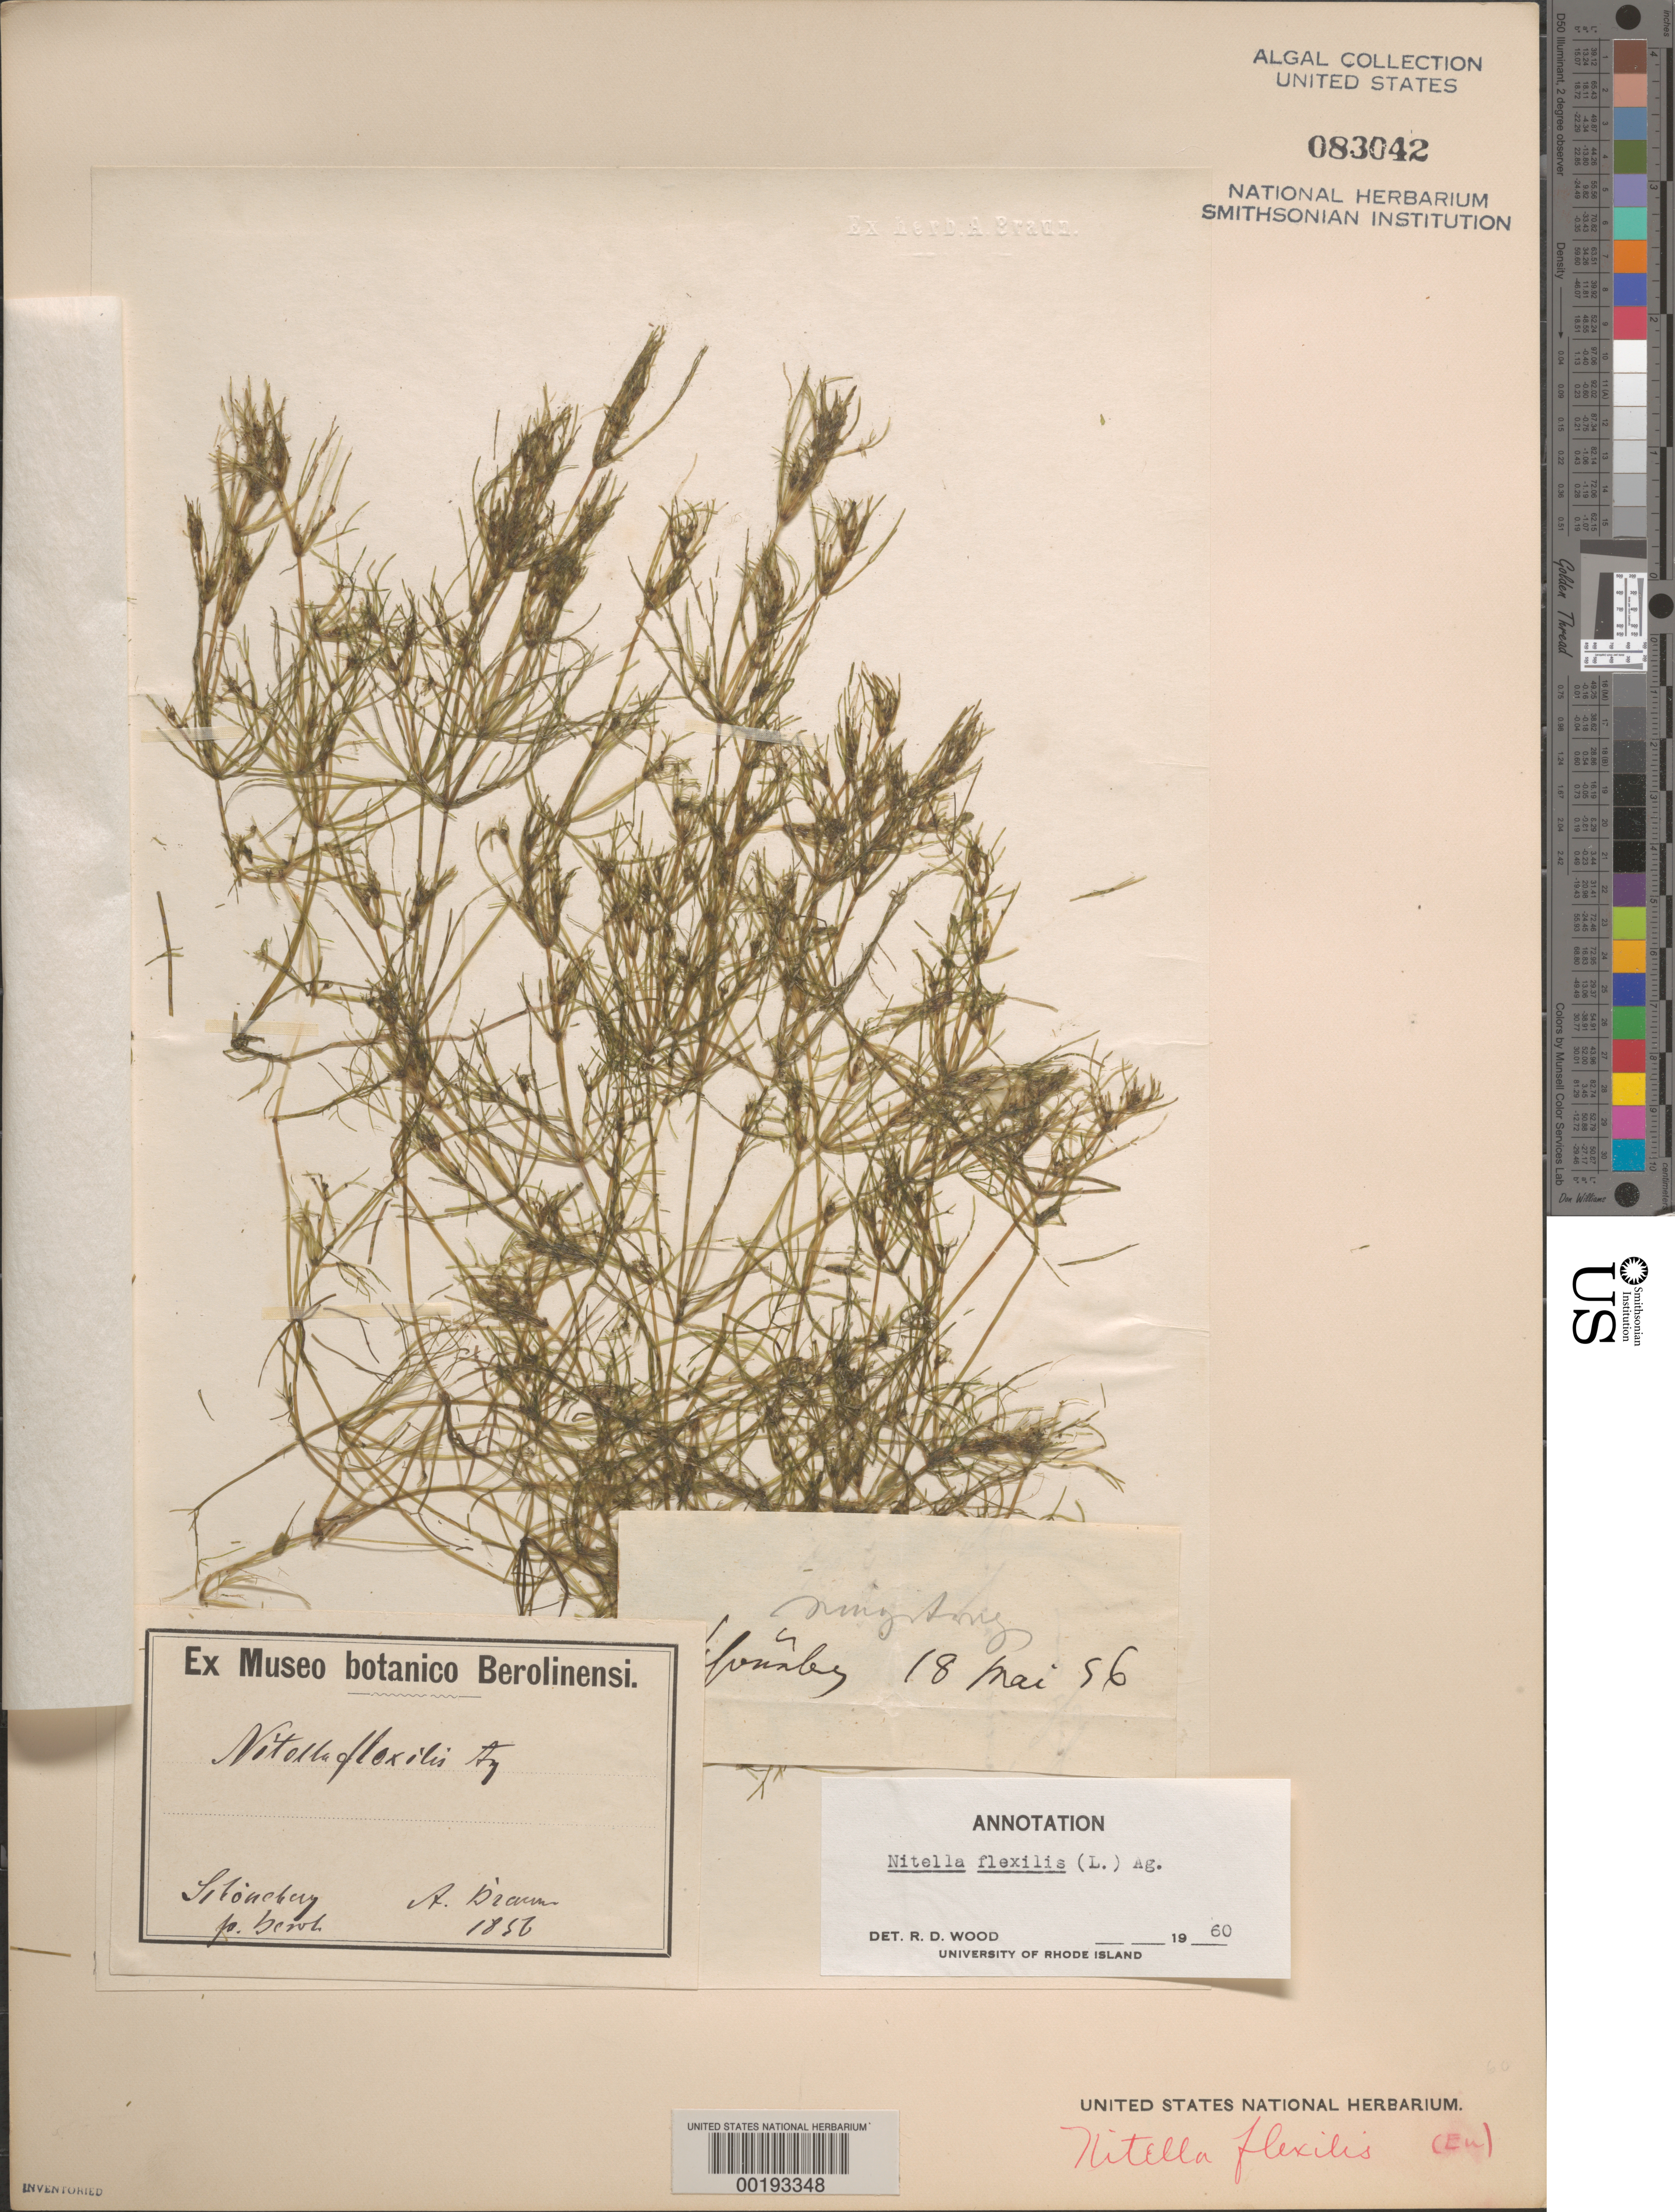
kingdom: Plantae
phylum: Charophyta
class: Charophyceae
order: Charales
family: Characeae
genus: Nitella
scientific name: Nitella flexilis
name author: (L.) C. Agardh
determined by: Wood, R. D.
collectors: A. Braun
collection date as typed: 18 May 1856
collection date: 1856-05-18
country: Germany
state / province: Berlin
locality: Schoneberg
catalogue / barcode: US 83042